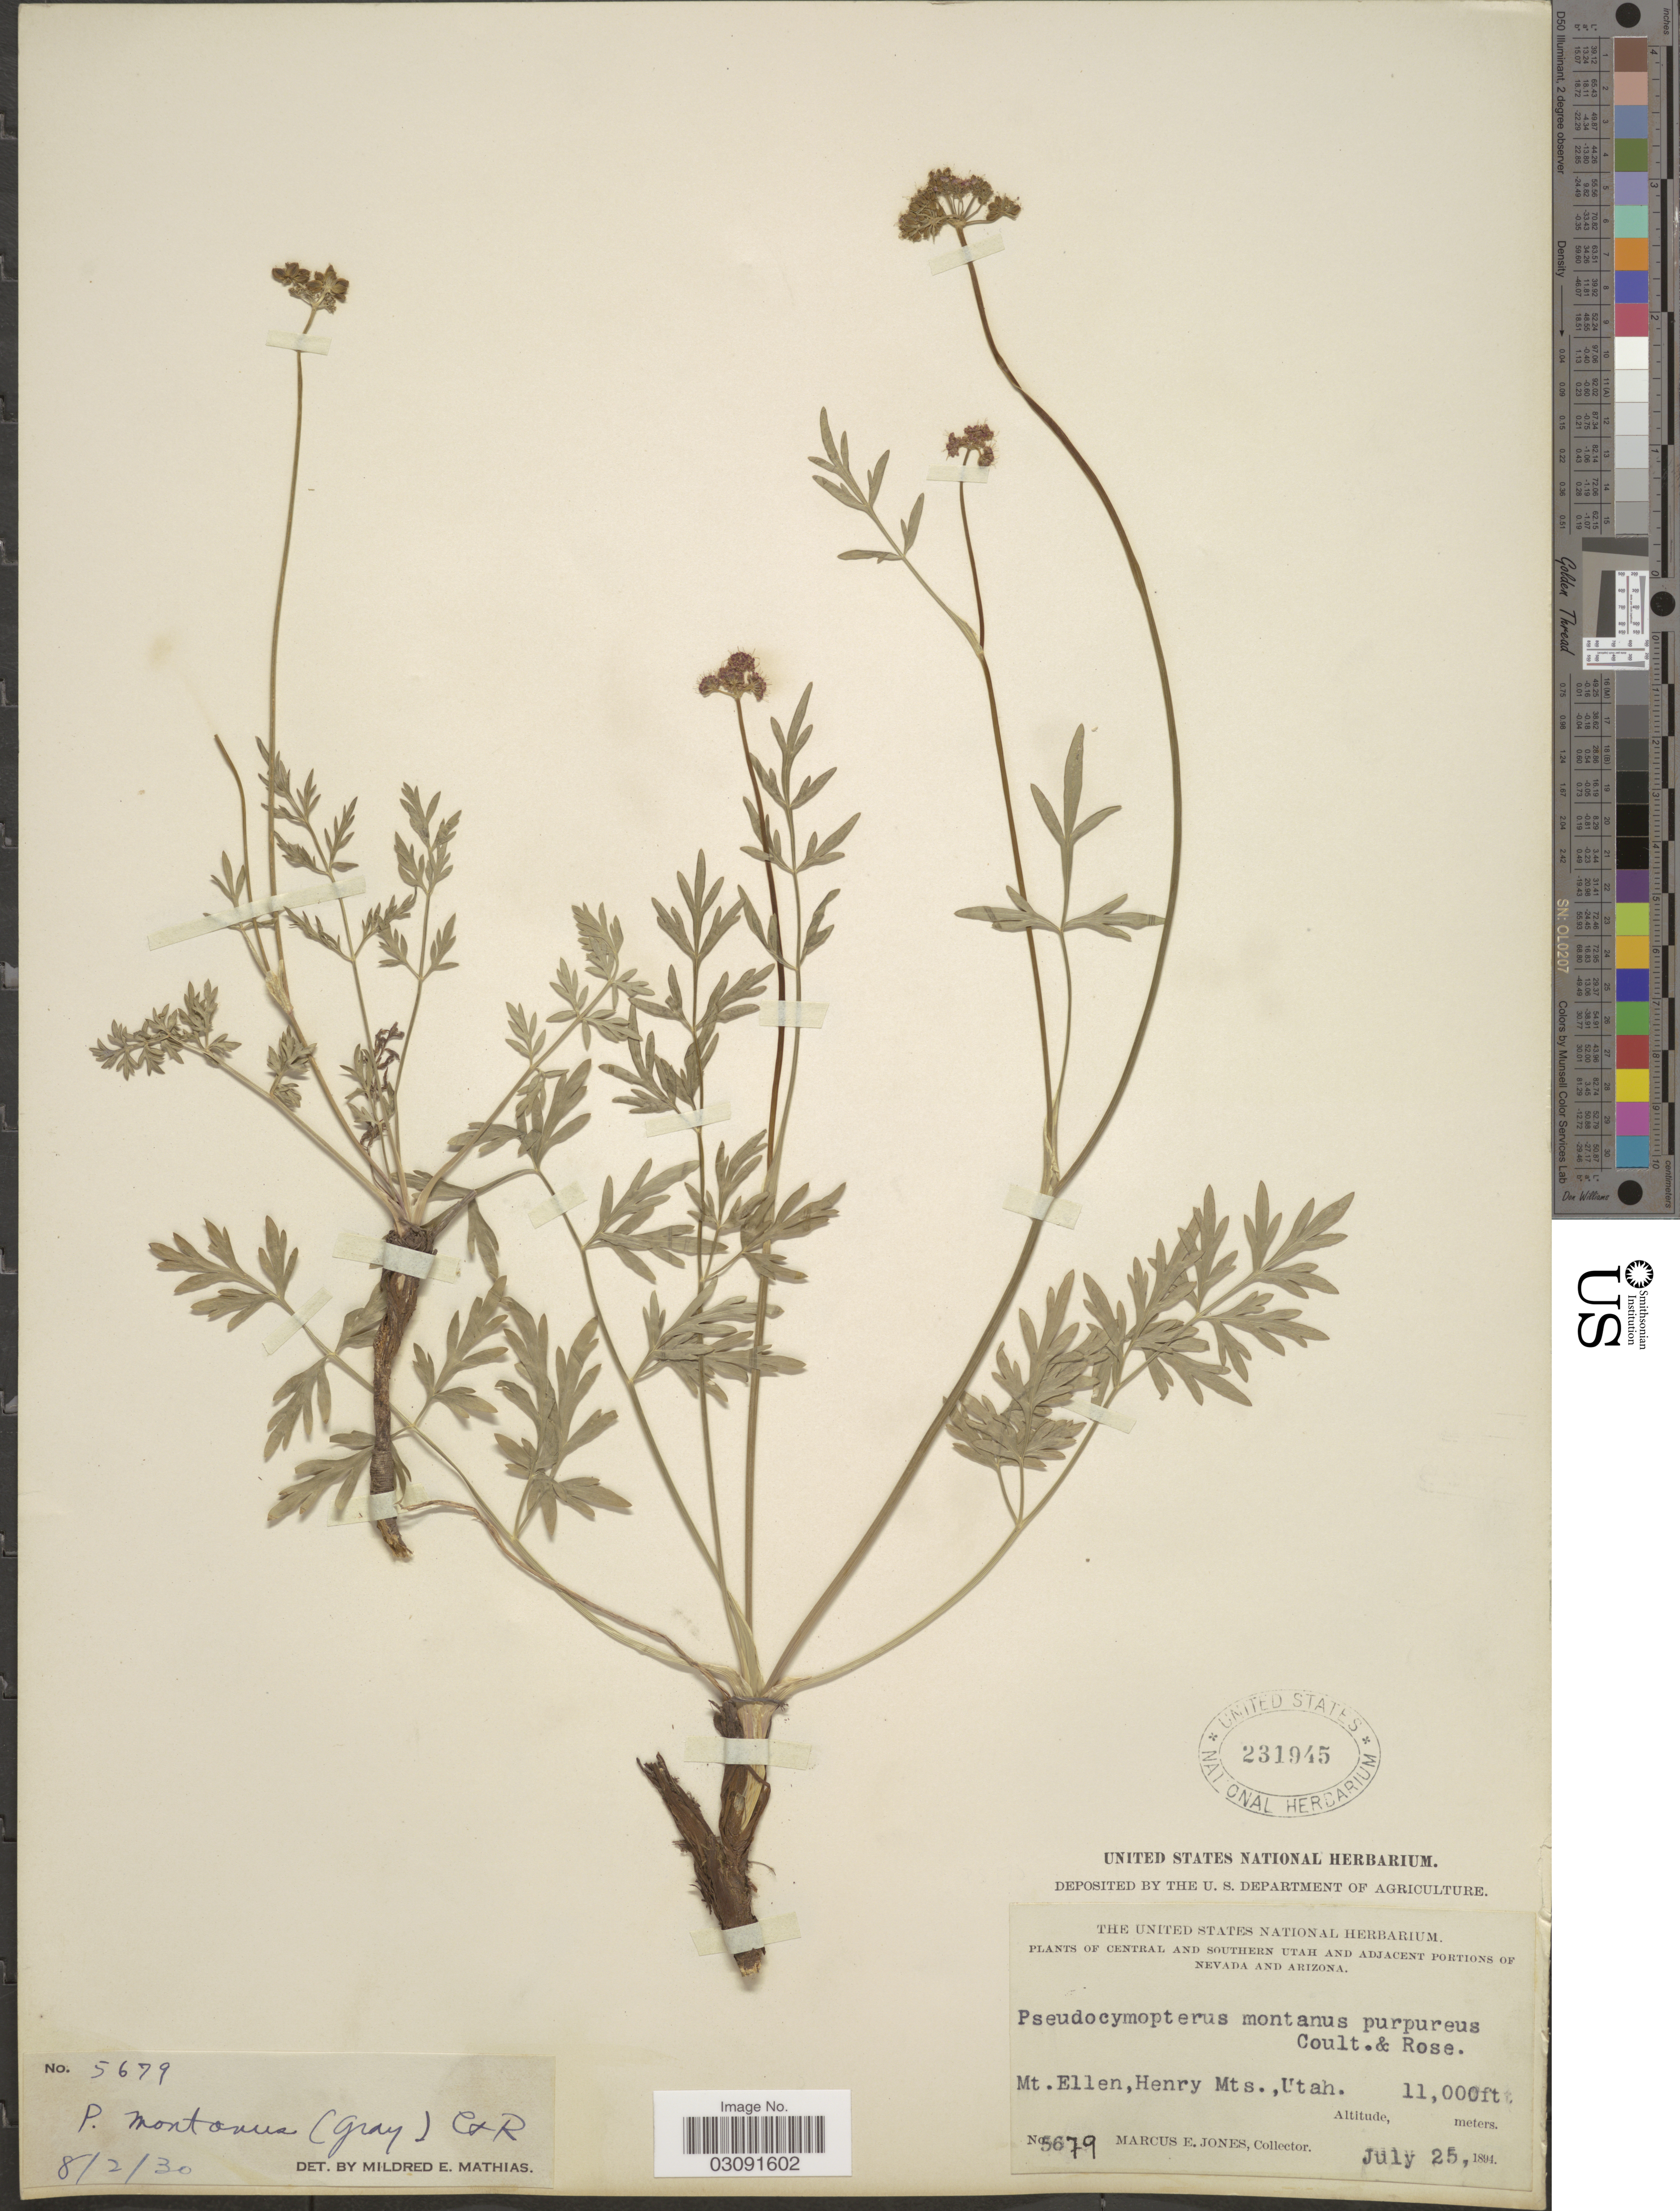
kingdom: Plantae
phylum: Tracheophyta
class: Magnoliopsida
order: Apiales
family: Apiaceae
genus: Pseudocymopterus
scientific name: Pseudocymopterus montanus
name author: (A. Gray) J.M. Coult. & Rose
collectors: M. E. Jones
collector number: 5679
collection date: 1894-07-25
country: United States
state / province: Utah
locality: Central and Southern Utah, Mt. Ellen, Henry Mts.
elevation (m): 3353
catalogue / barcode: US 231945